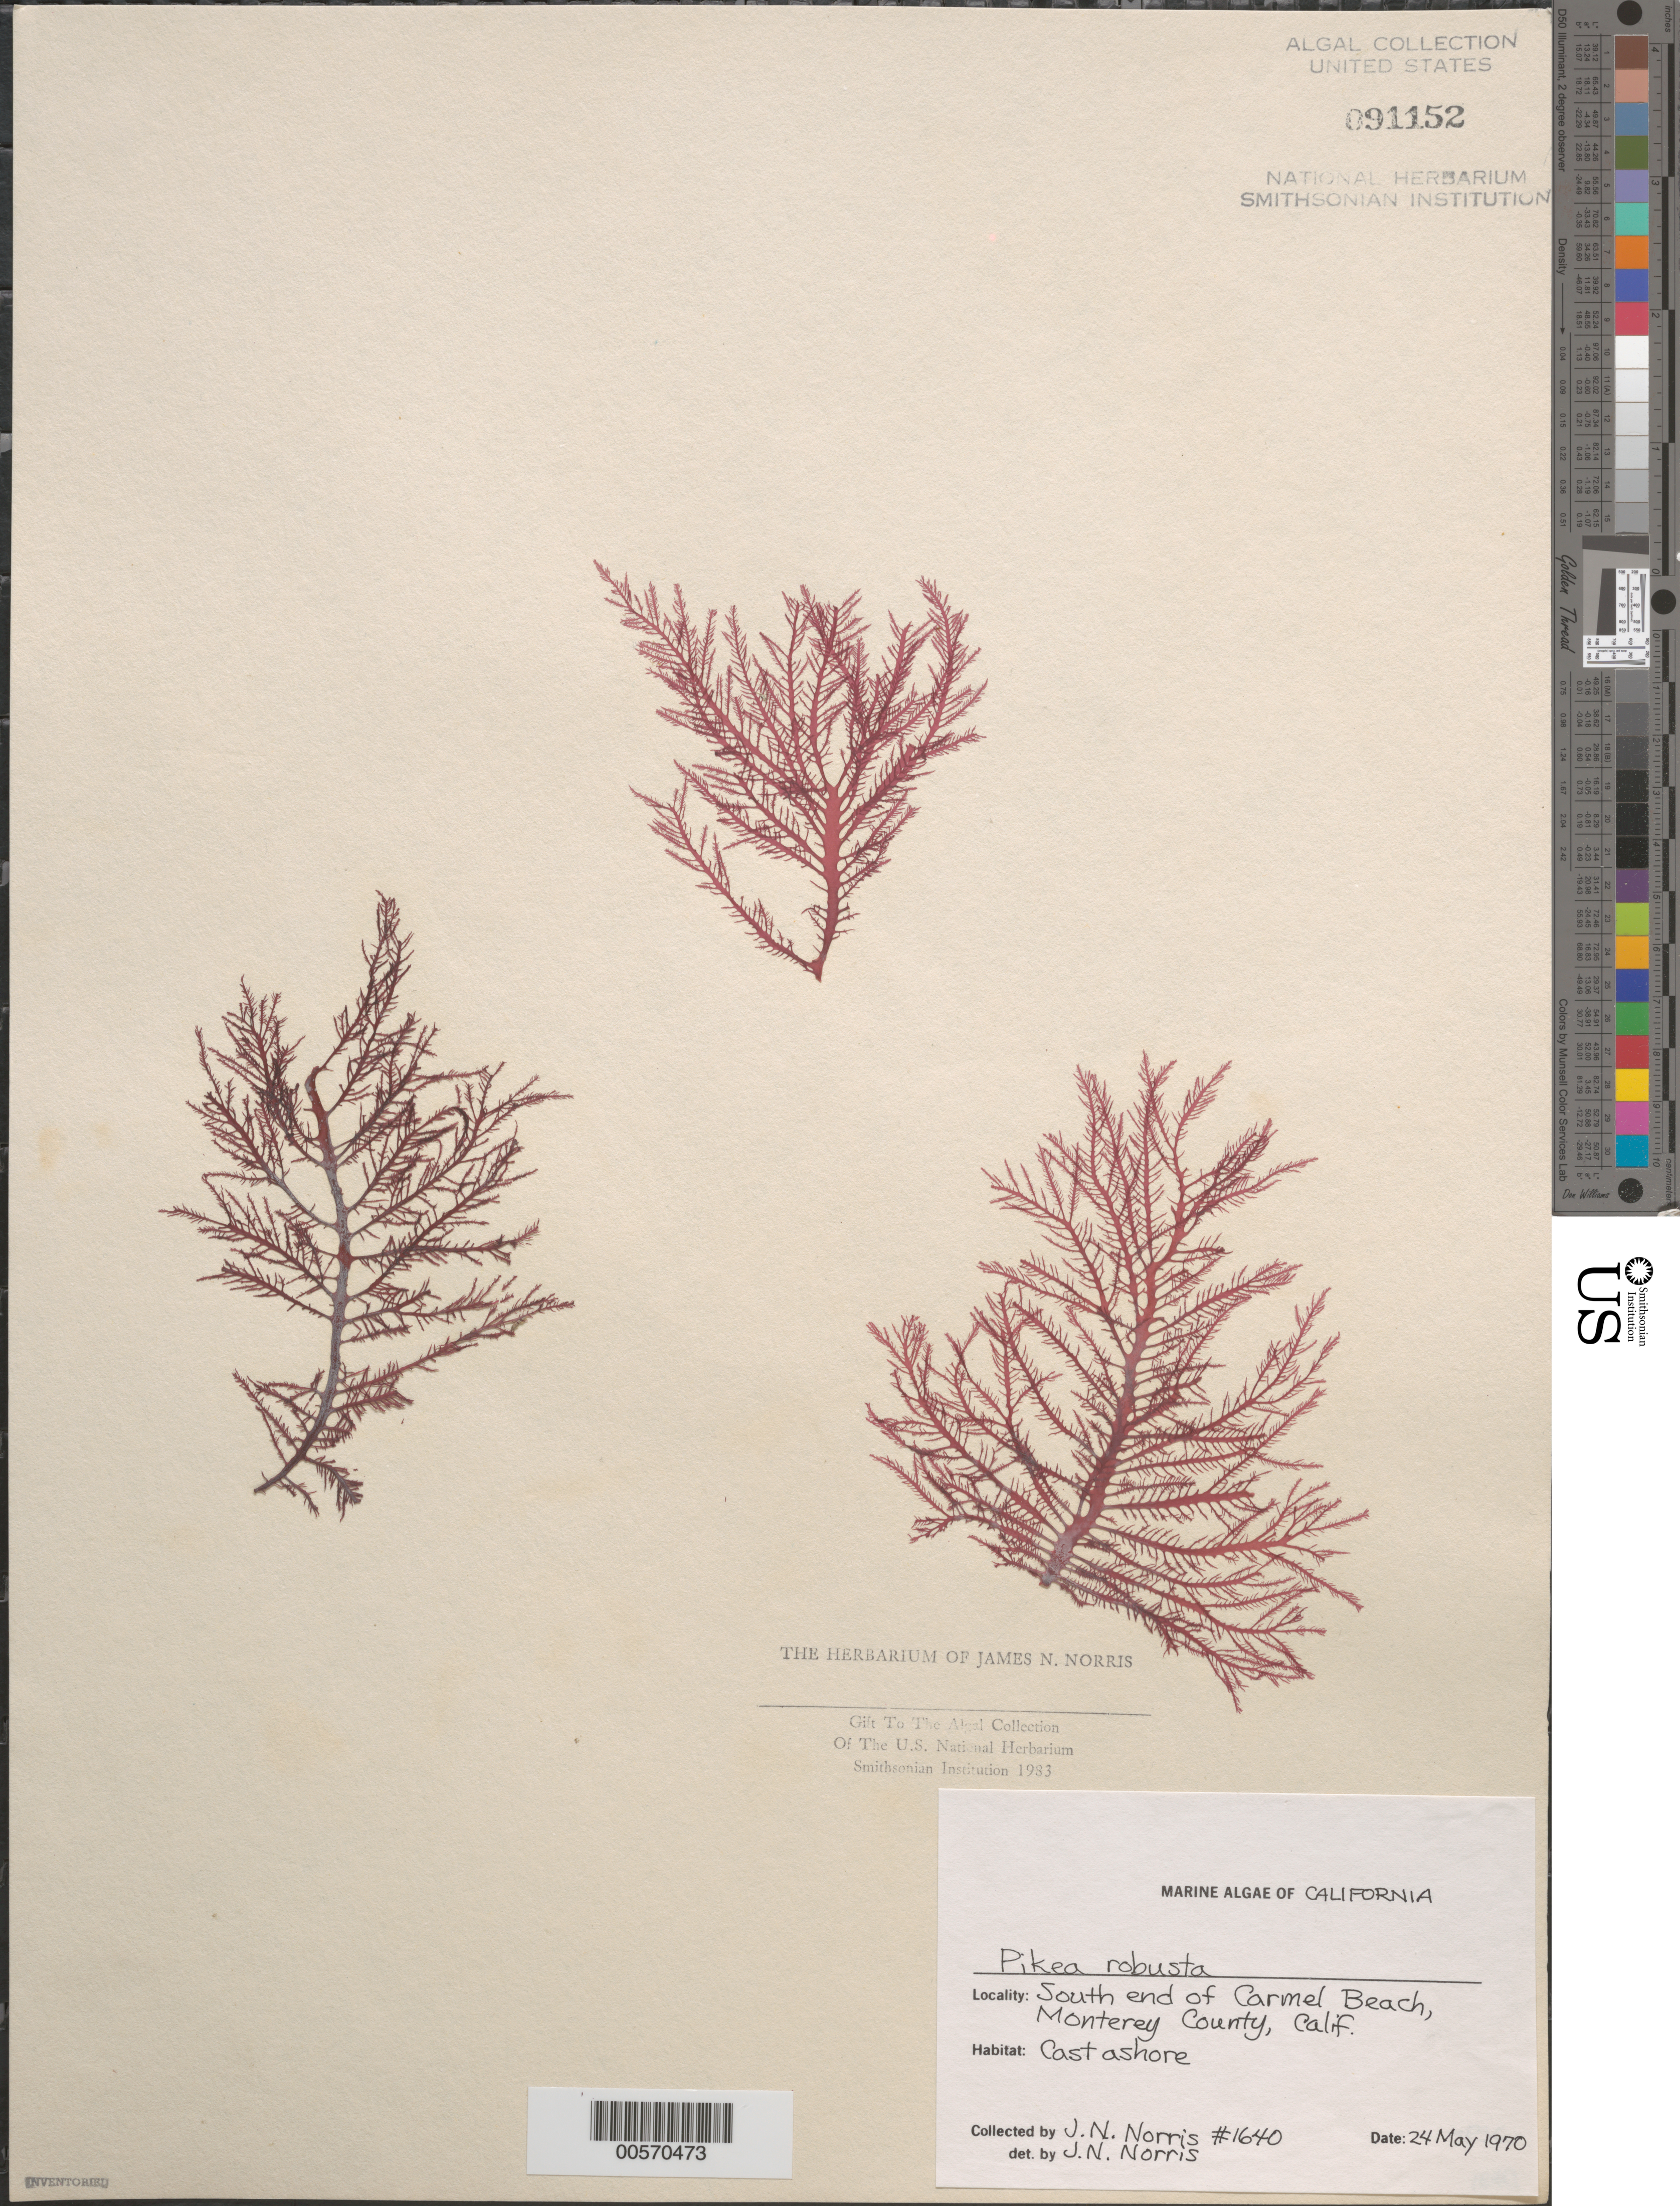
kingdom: Plantae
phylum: Rhodophyta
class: Florideophyceae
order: Gigartinales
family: Dumontiaceae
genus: Pikea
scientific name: Pikea pinnata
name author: Setch. in Collins et al.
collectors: J. N. Norris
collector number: JN-1640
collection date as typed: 24 May 1970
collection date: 1970-05-24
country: United States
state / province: California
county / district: Monterey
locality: Carmel Beach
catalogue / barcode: US 91152